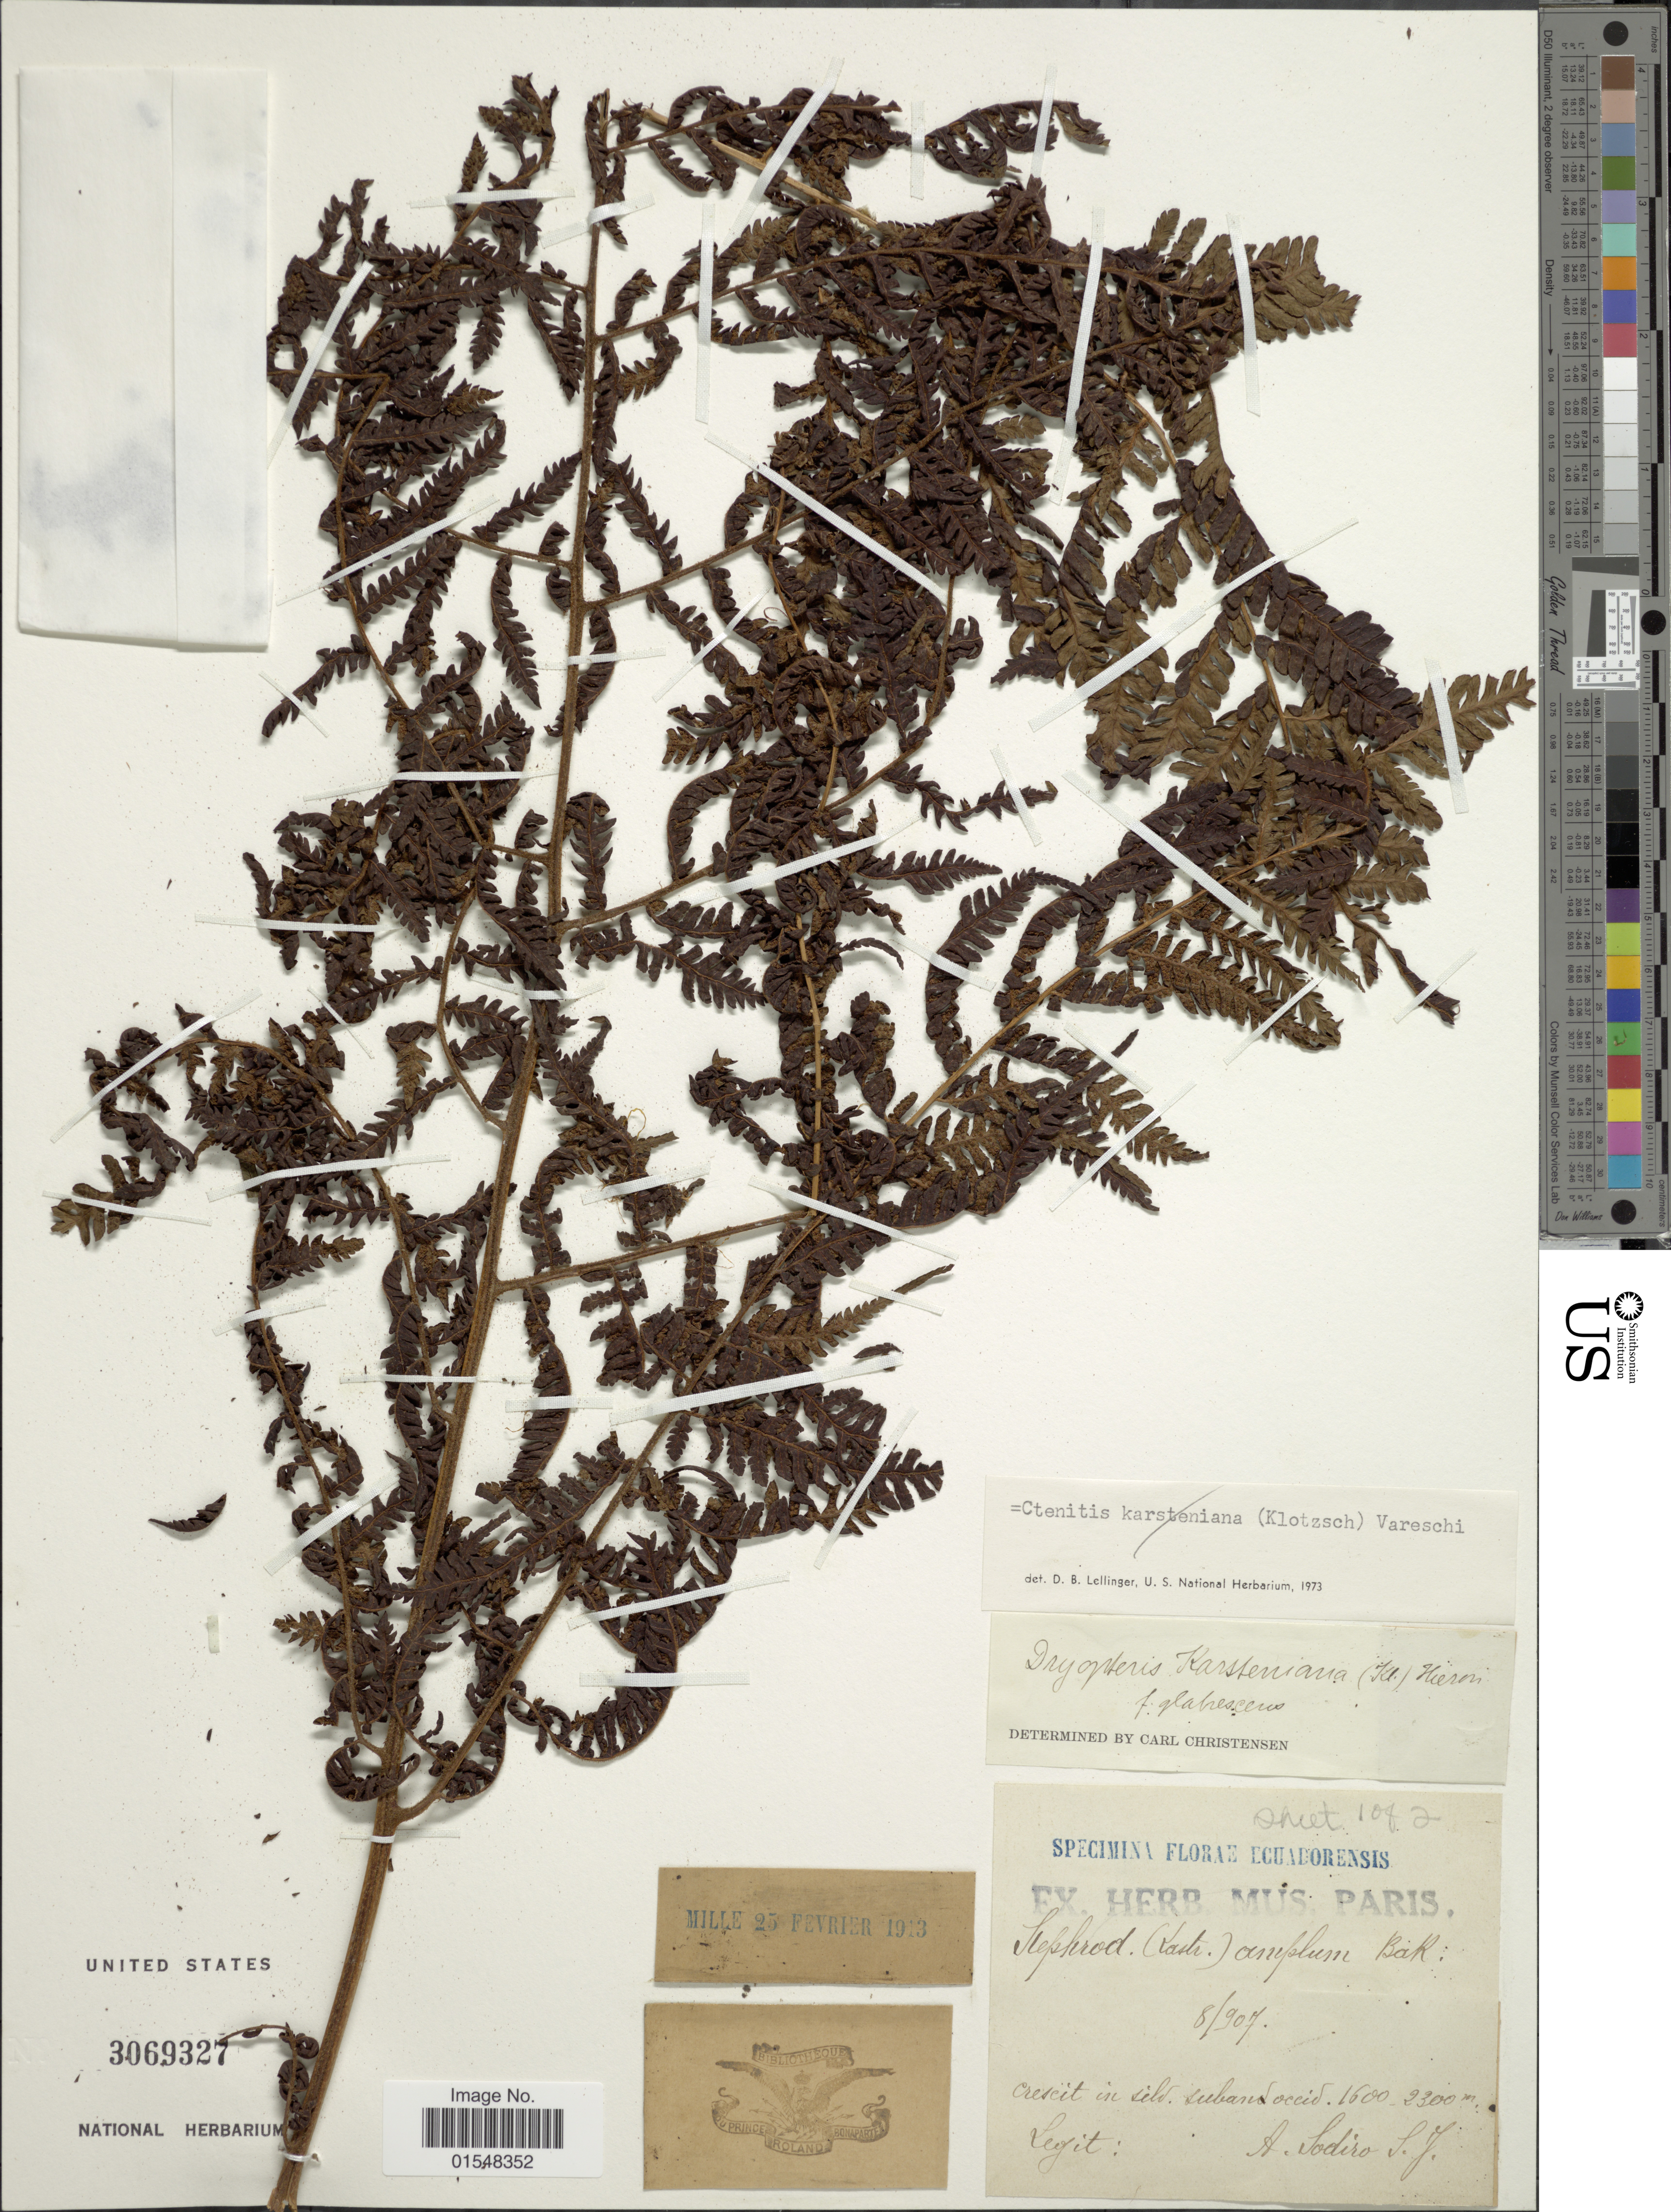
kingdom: Plantae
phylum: Tracheophyta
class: Polypodiopsida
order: Polypodiales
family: Dryopteridaceae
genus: Ctenitis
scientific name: Ctenitis sloanei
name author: (Poepp. ex Spreng.) C.V. Morton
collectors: A. Sodiro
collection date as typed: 907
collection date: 1907-08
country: Ecuador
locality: Crescit in silv. suband occid.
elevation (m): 1600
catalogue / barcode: US 3069327